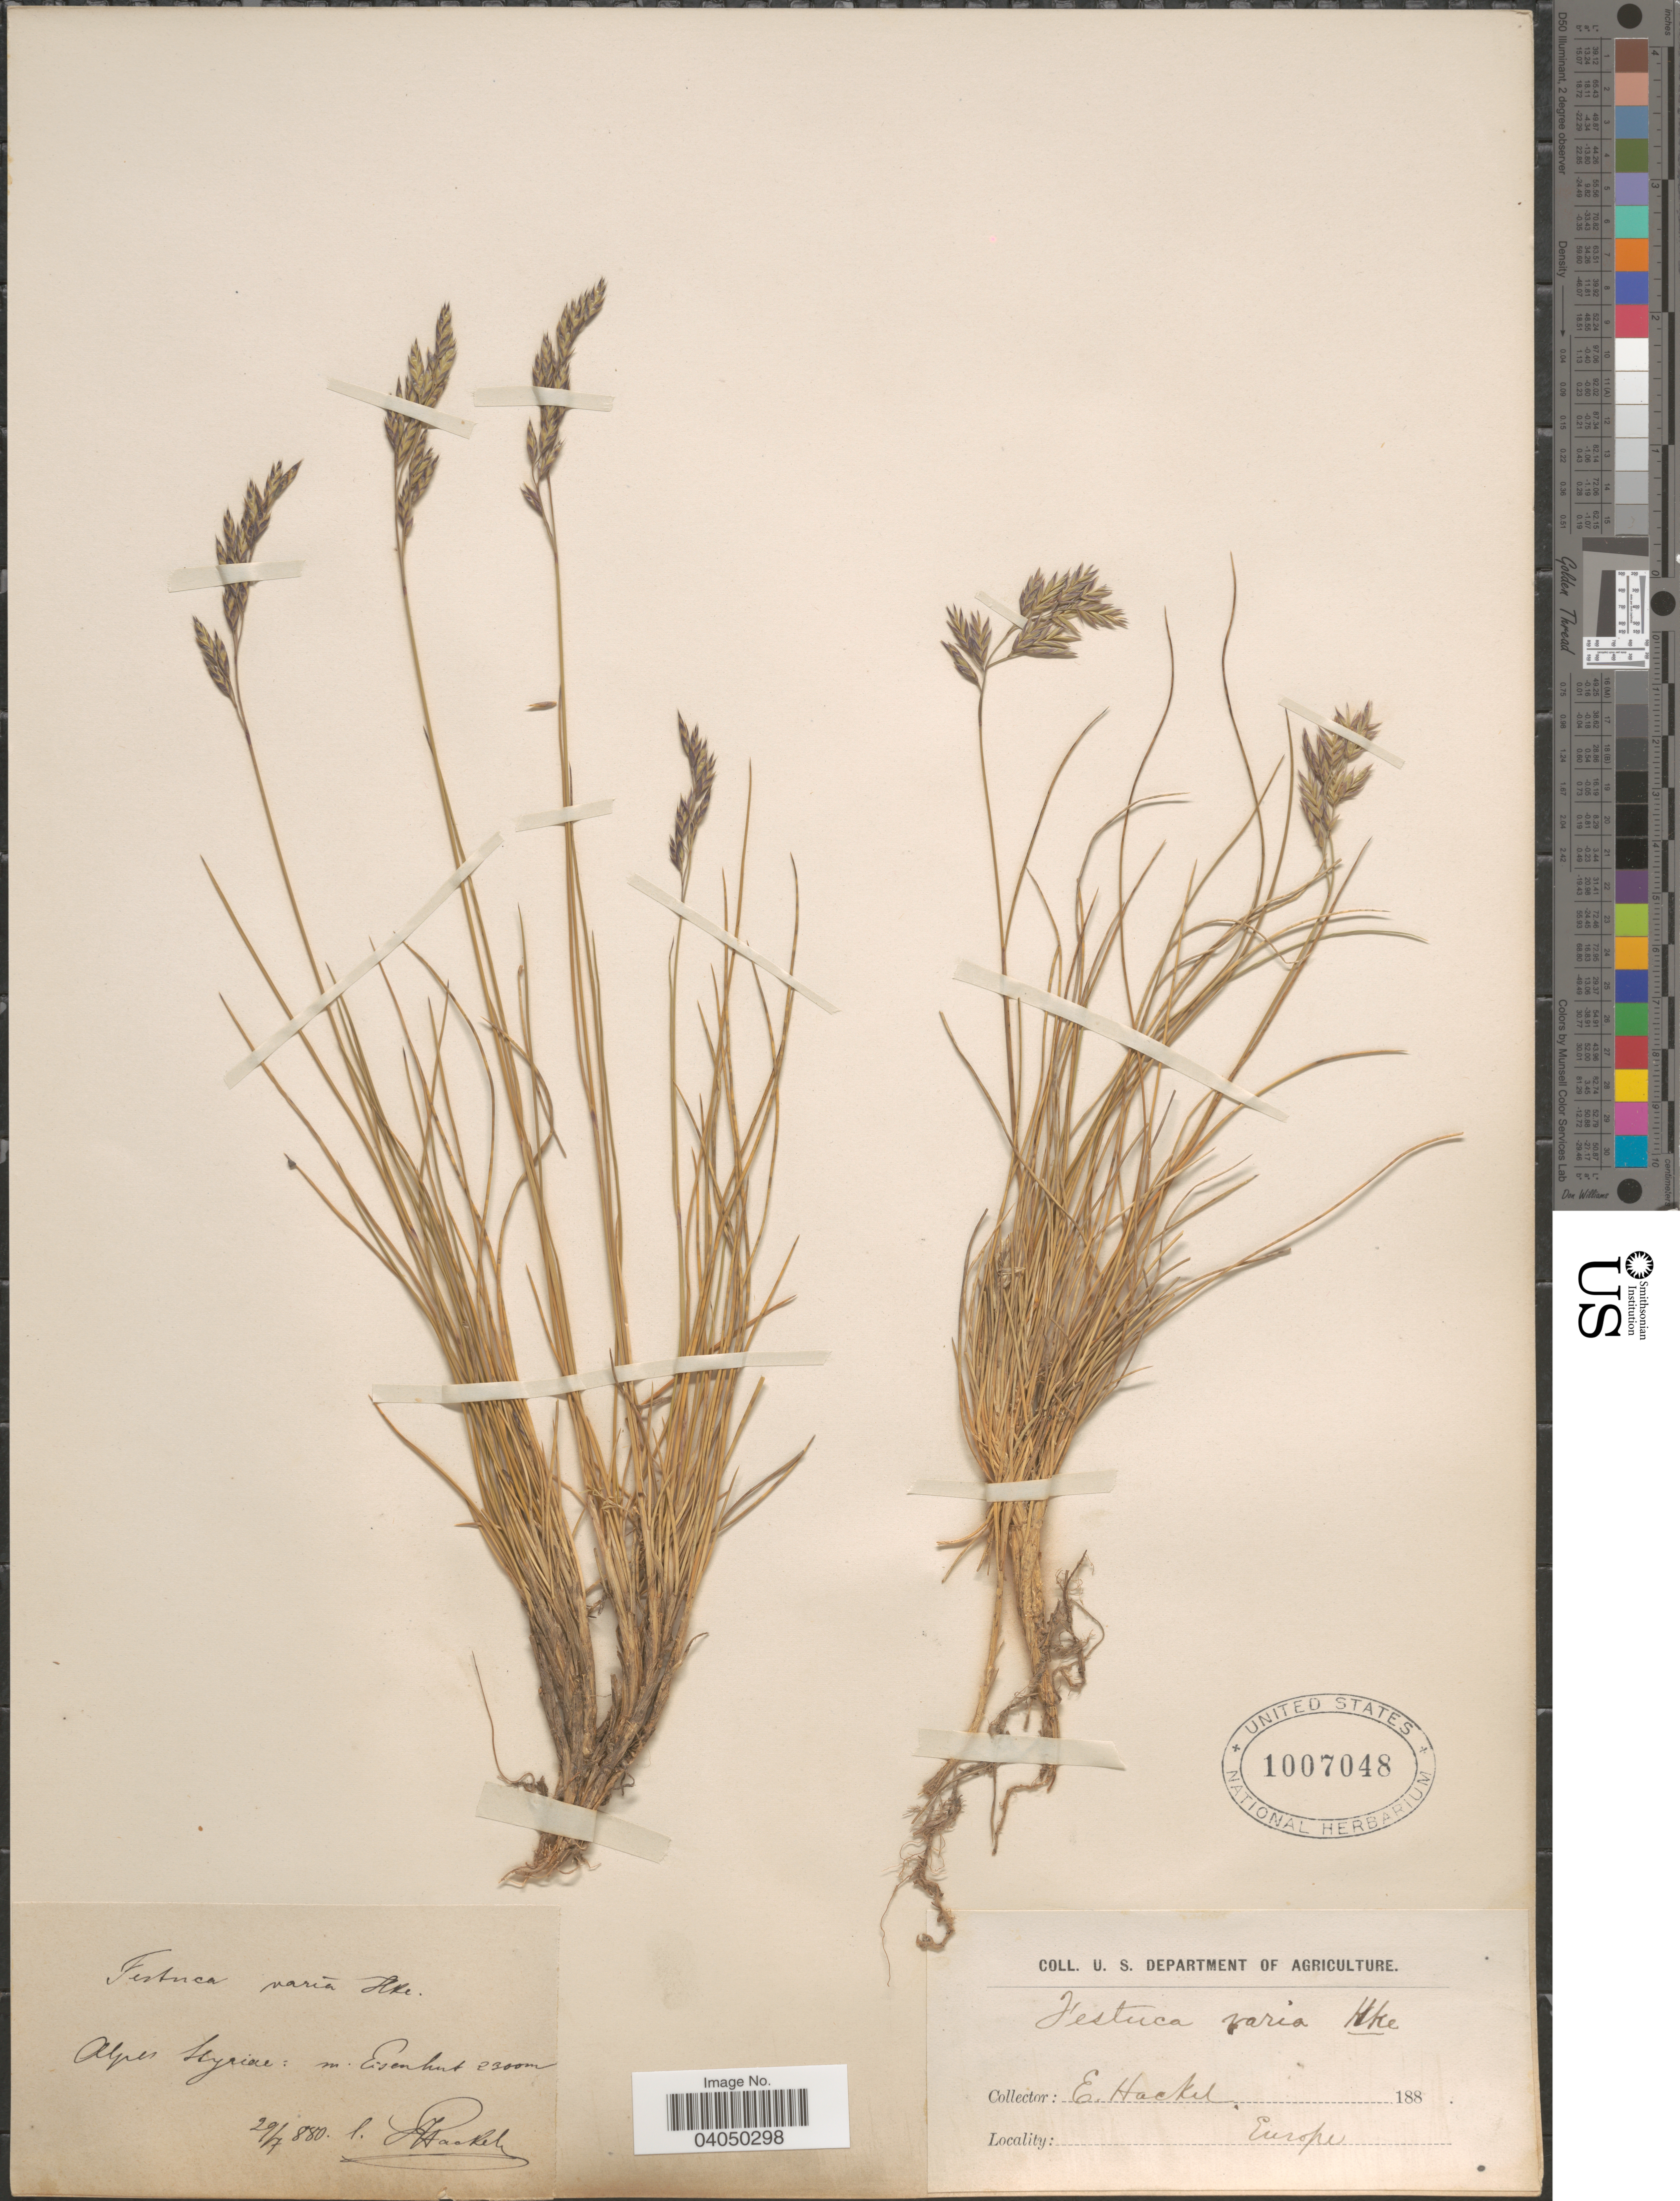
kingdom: Plantae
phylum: Tracheophyta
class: Liliopsida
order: Poales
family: Poaceae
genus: Festuca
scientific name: Festuca varia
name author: Haenke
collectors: E. Hackel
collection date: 1880-07-29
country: Austria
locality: Alpes Styriae: m. Eisenhut.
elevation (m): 2300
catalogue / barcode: US 1007048